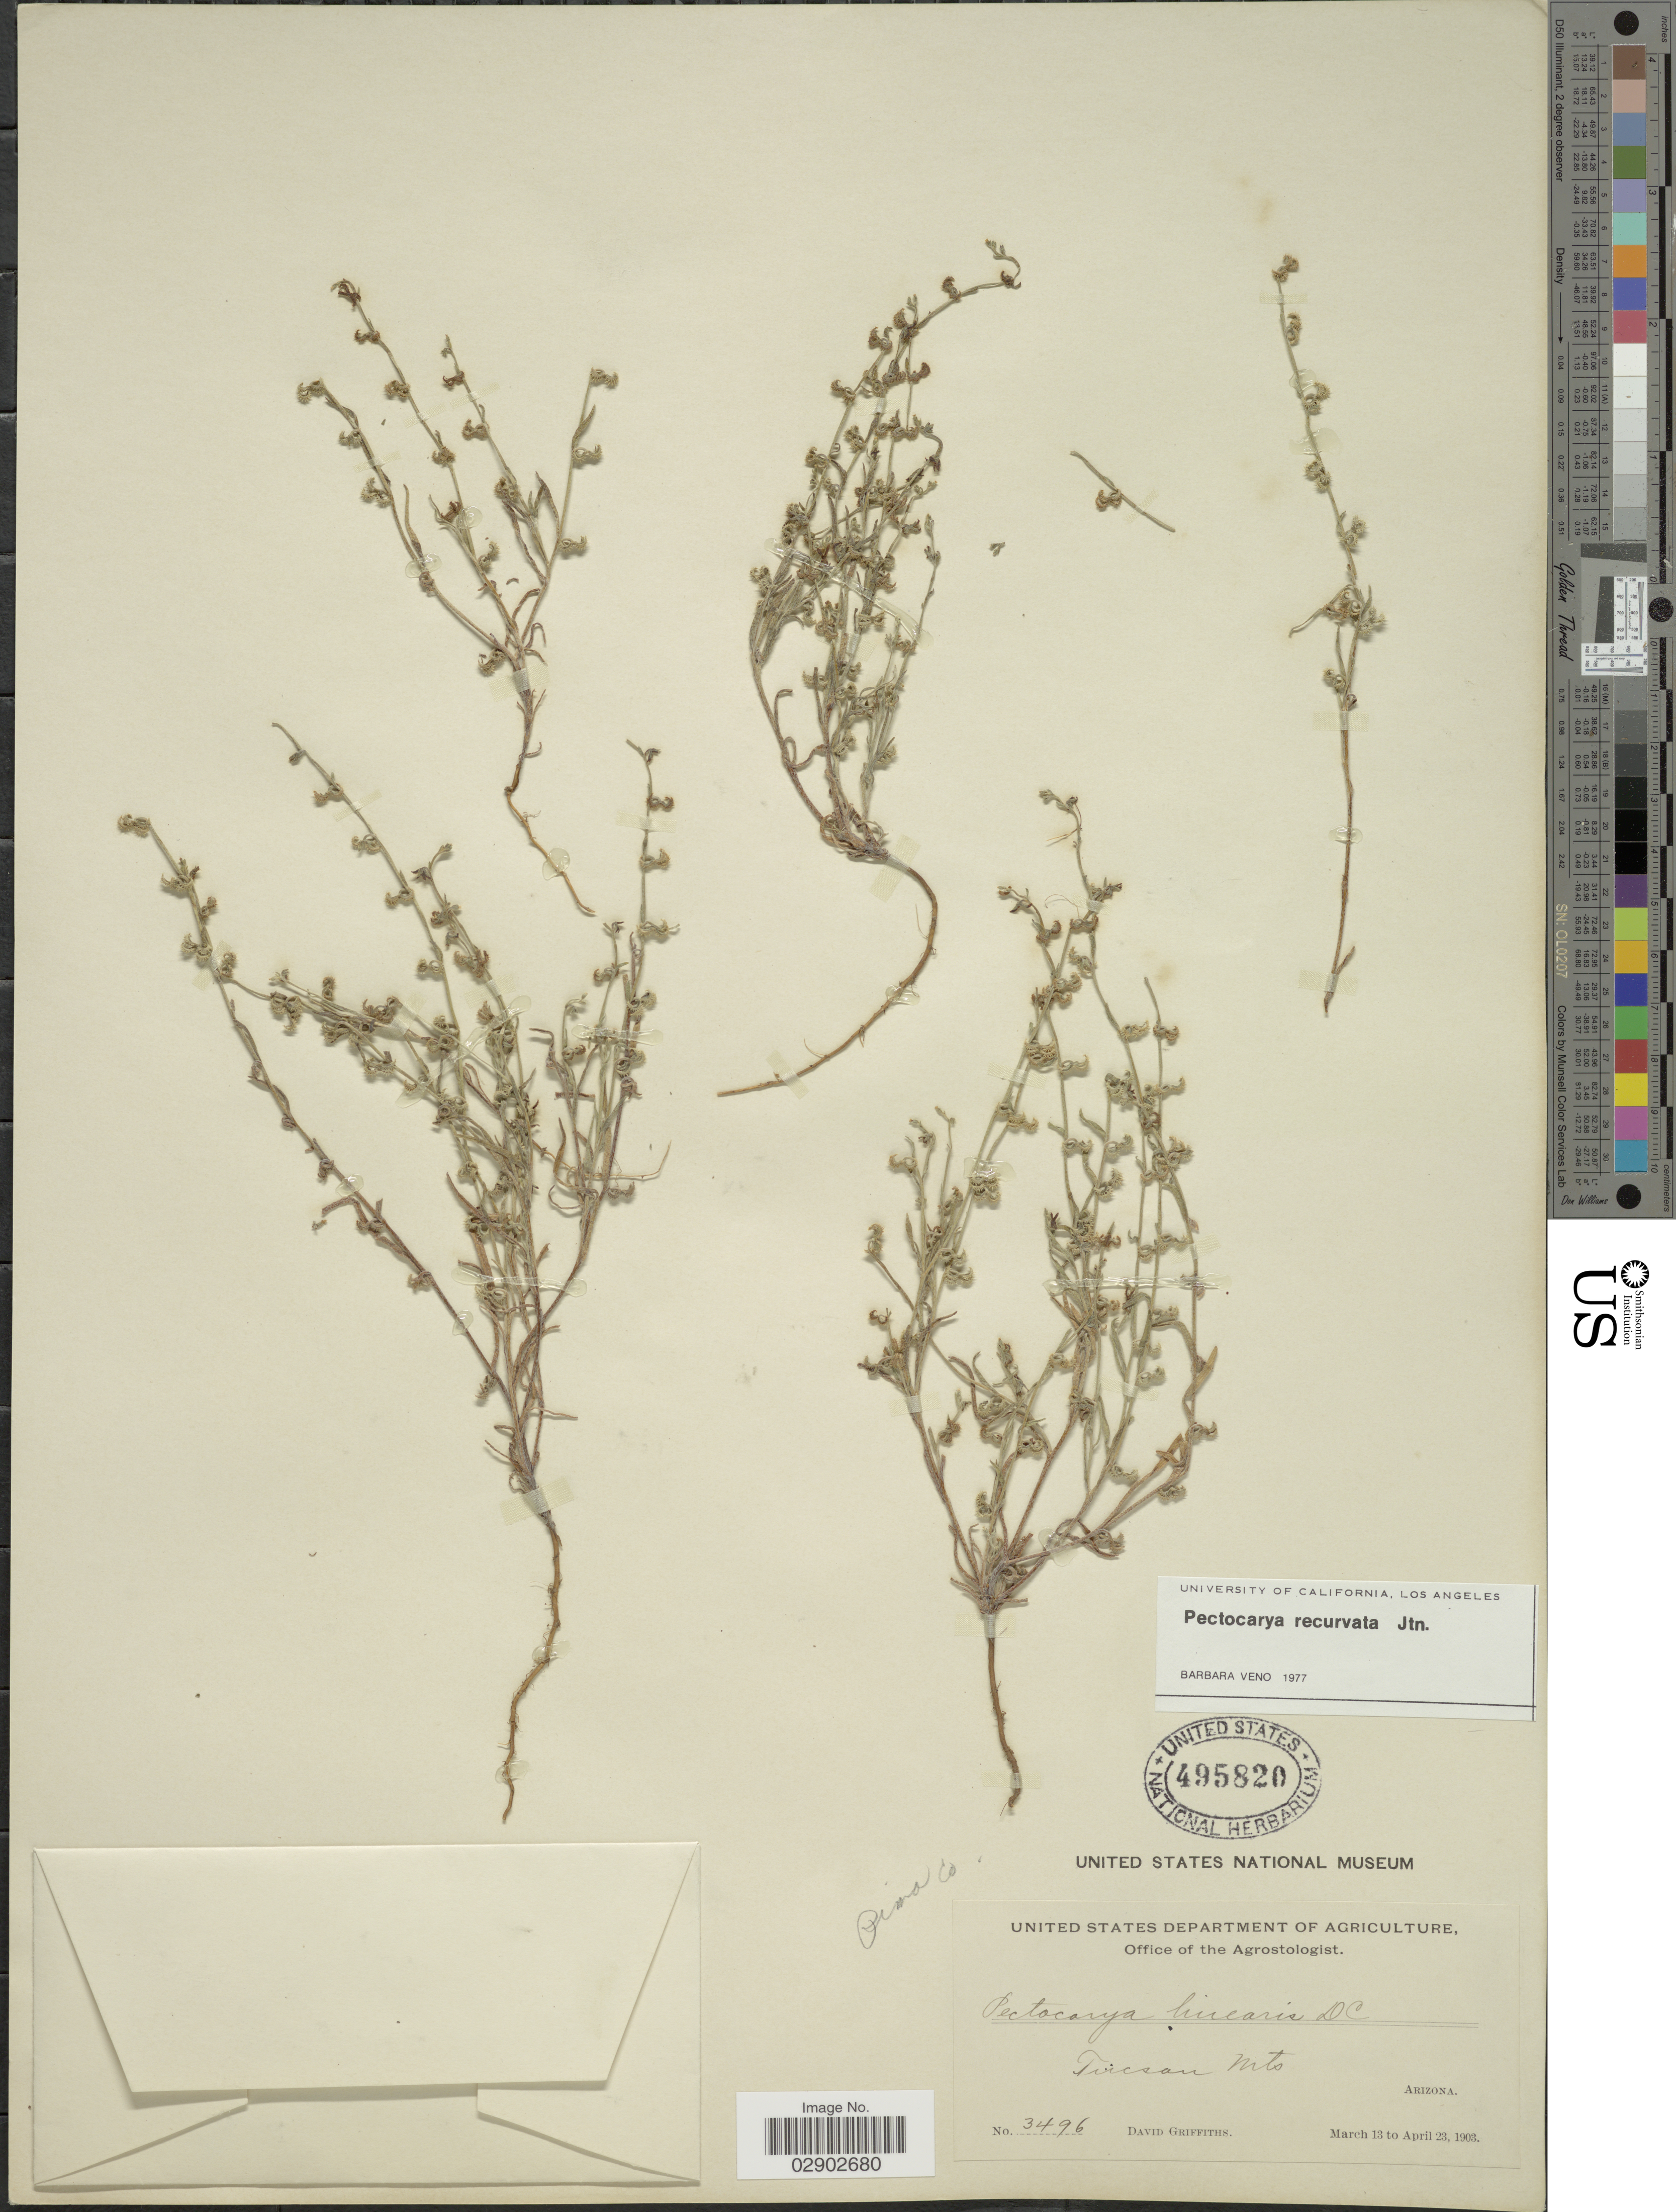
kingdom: Plantae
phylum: Tracheophyta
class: Magnoliopsida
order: Boraginales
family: Boraginaceae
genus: Pectocarya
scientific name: Pectocarya recurvata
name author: I.M. Johnst.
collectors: D. Griffiths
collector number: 3496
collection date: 1903-03-13/1903-04-23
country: United States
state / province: Arizona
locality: Tucson Mts. Pinal Co.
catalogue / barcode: US 495820